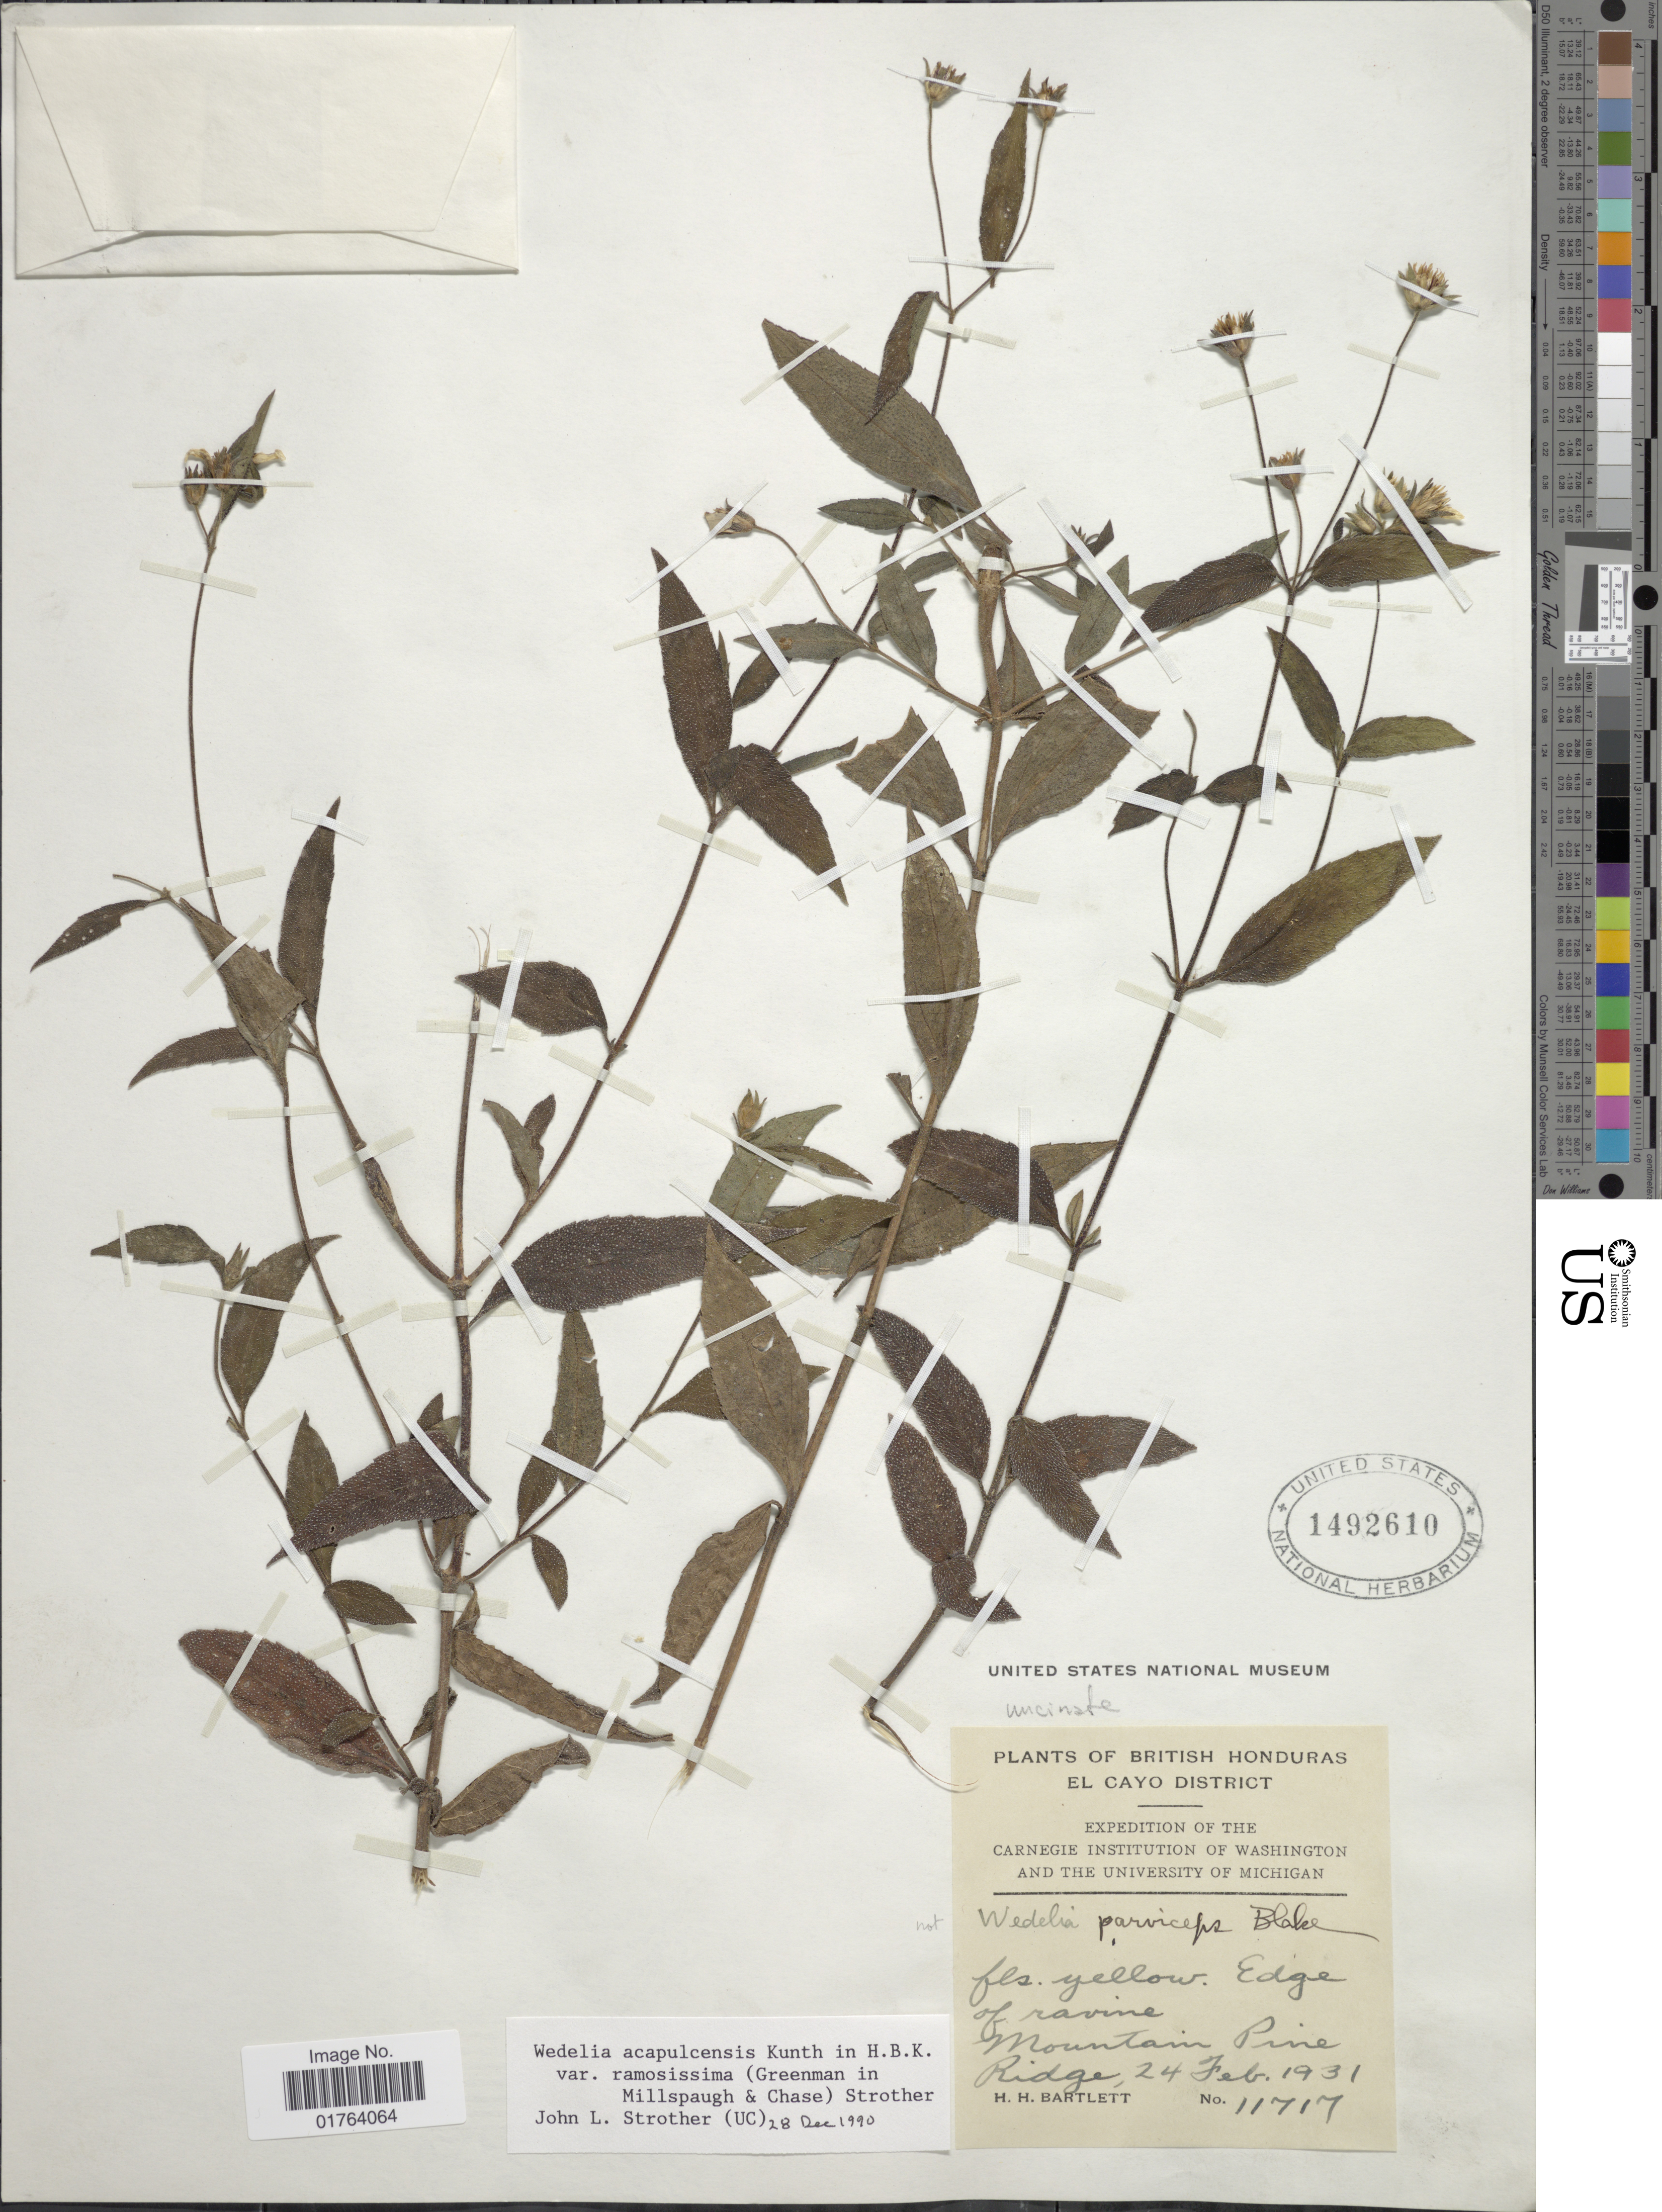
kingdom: Plantae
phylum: Tracheophyta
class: Magnoliopsida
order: Asterales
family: Asteraceae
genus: Wedelia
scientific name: Wedelia acapulcensis var. ramosissima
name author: (Greenm.) Strother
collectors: H. H. Bartlett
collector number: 11717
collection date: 1931-02-24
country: Belize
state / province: Cayo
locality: British Honduras. Mountain Pine Ridge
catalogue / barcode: US 1492610